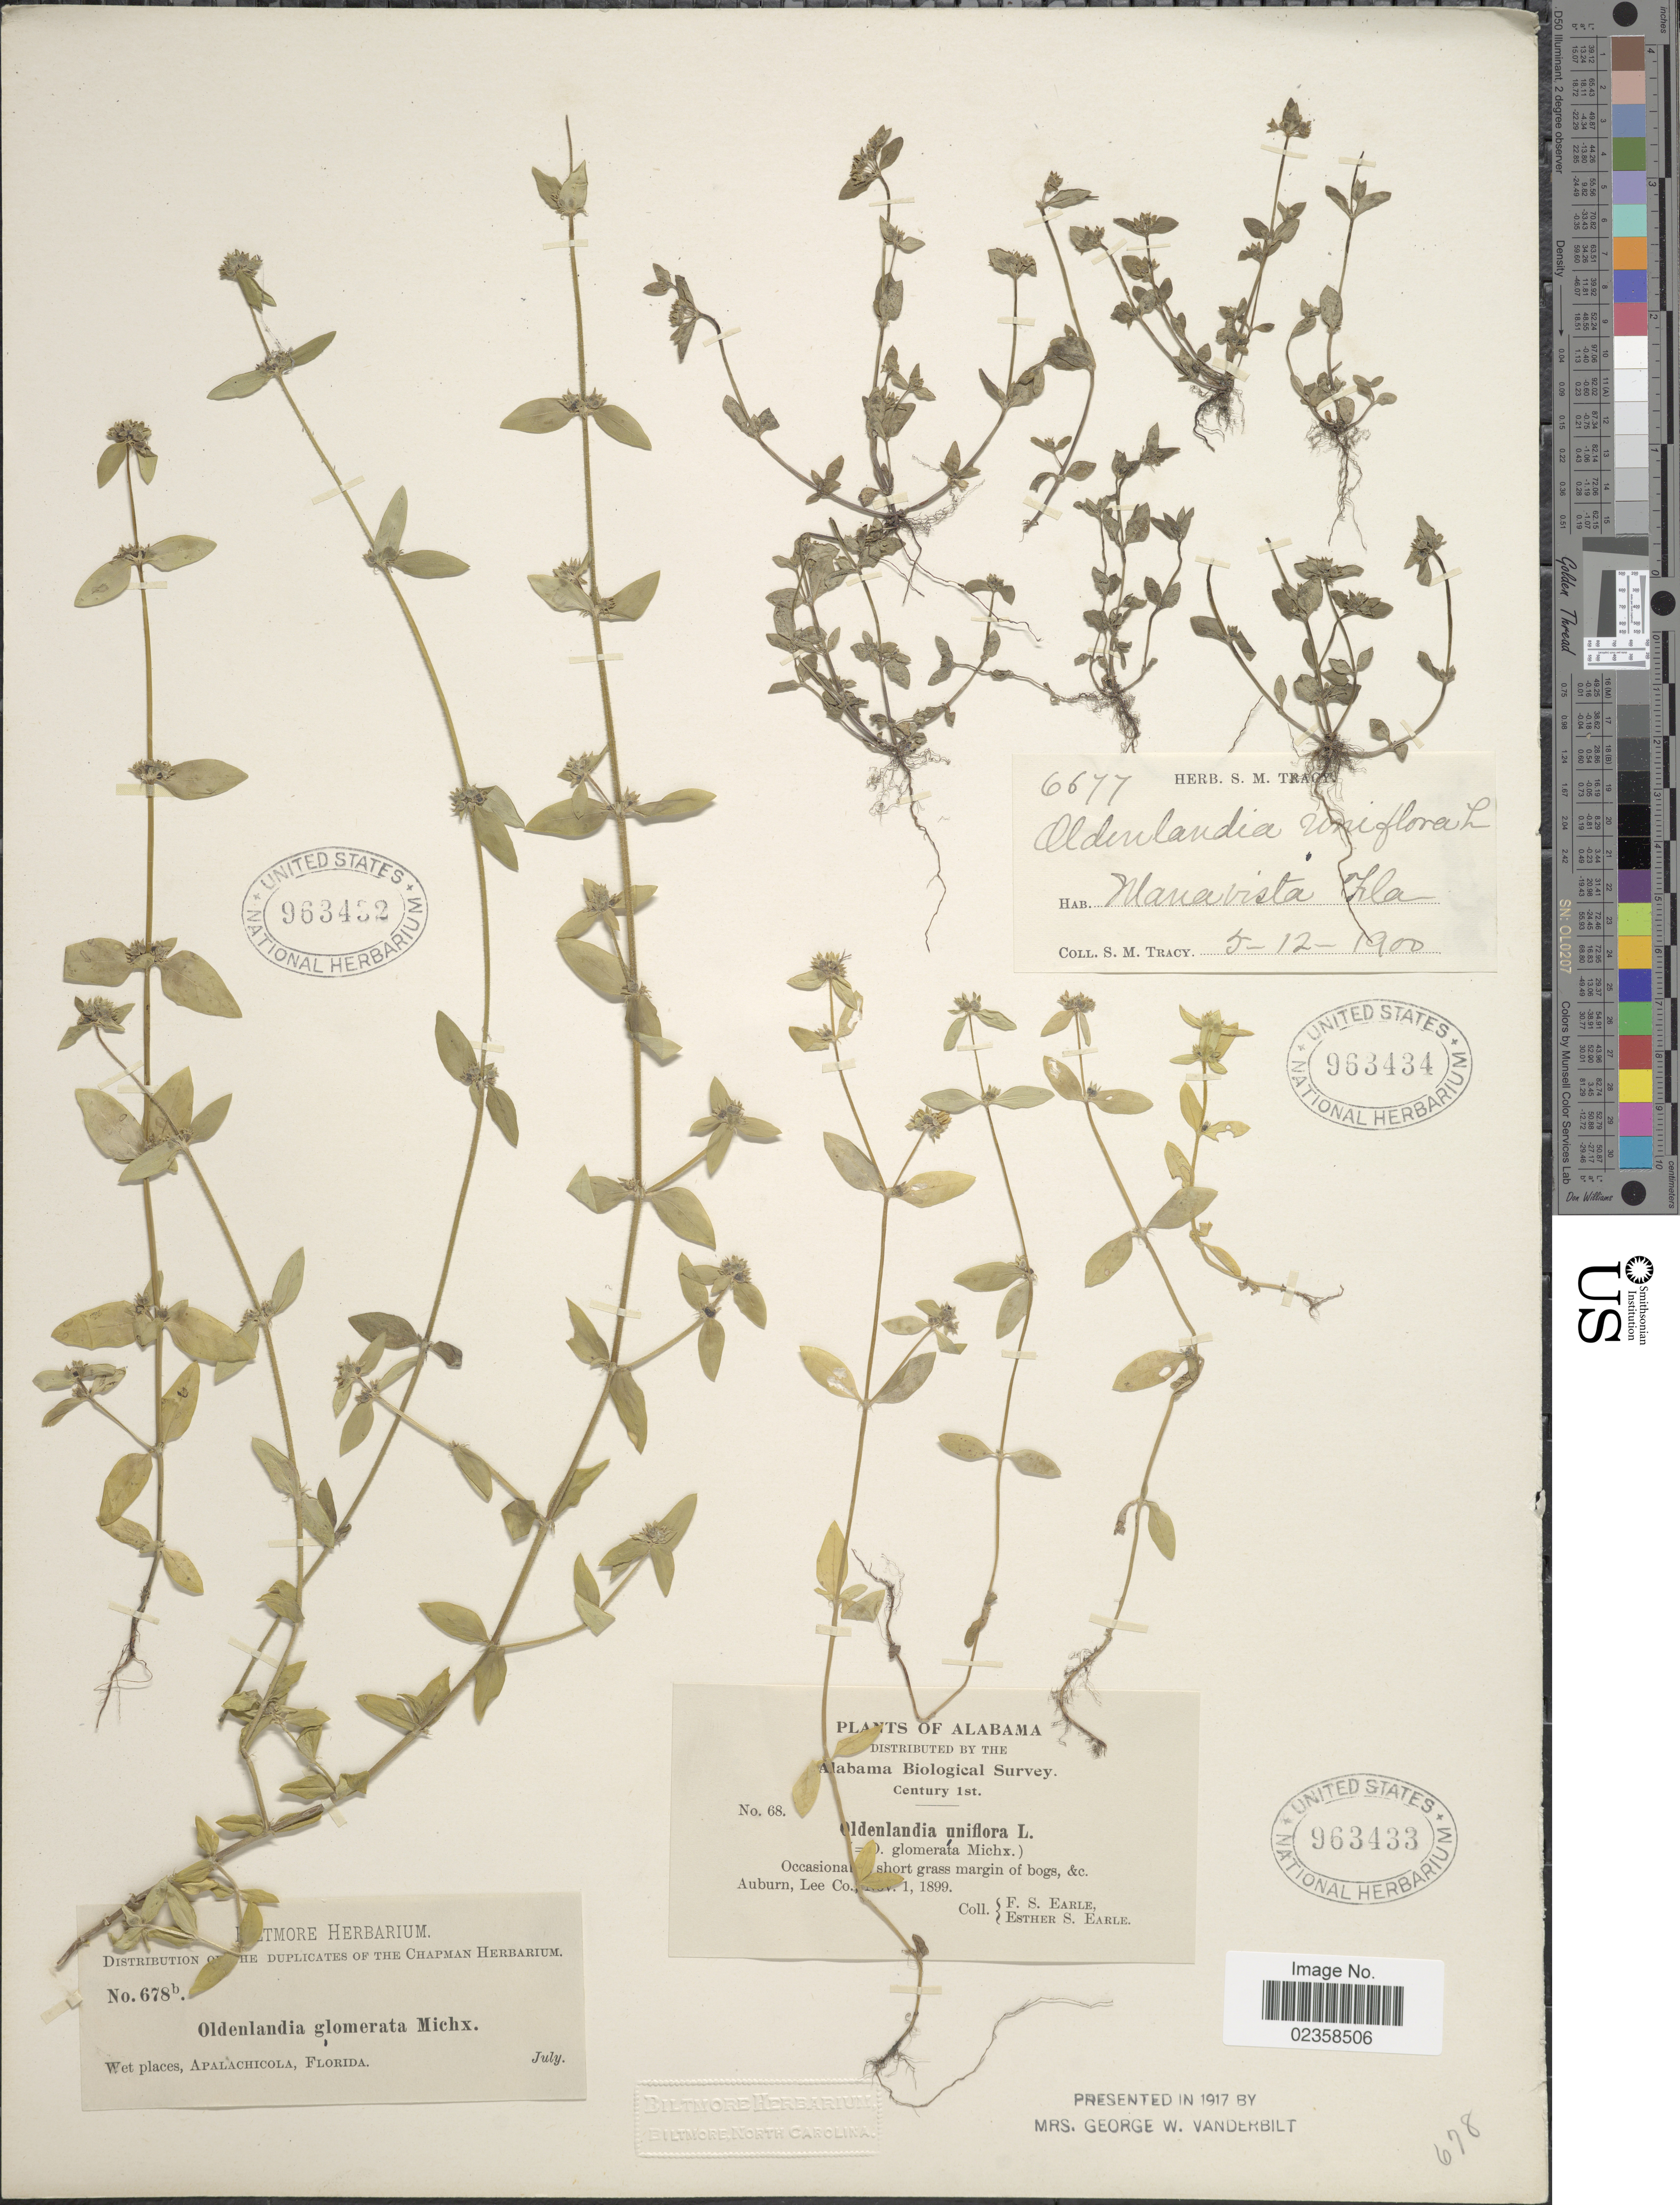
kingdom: Plantae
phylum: Tracheophyta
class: Magnoliopsida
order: Gentianales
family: Rubiaceae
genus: Oldenlandia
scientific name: Oldenlandia uniflora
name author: L.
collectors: ex herb. Biltmore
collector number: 678b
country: United States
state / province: Florida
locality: Wet places, Apalachicola, Florida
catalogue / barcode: US 963432